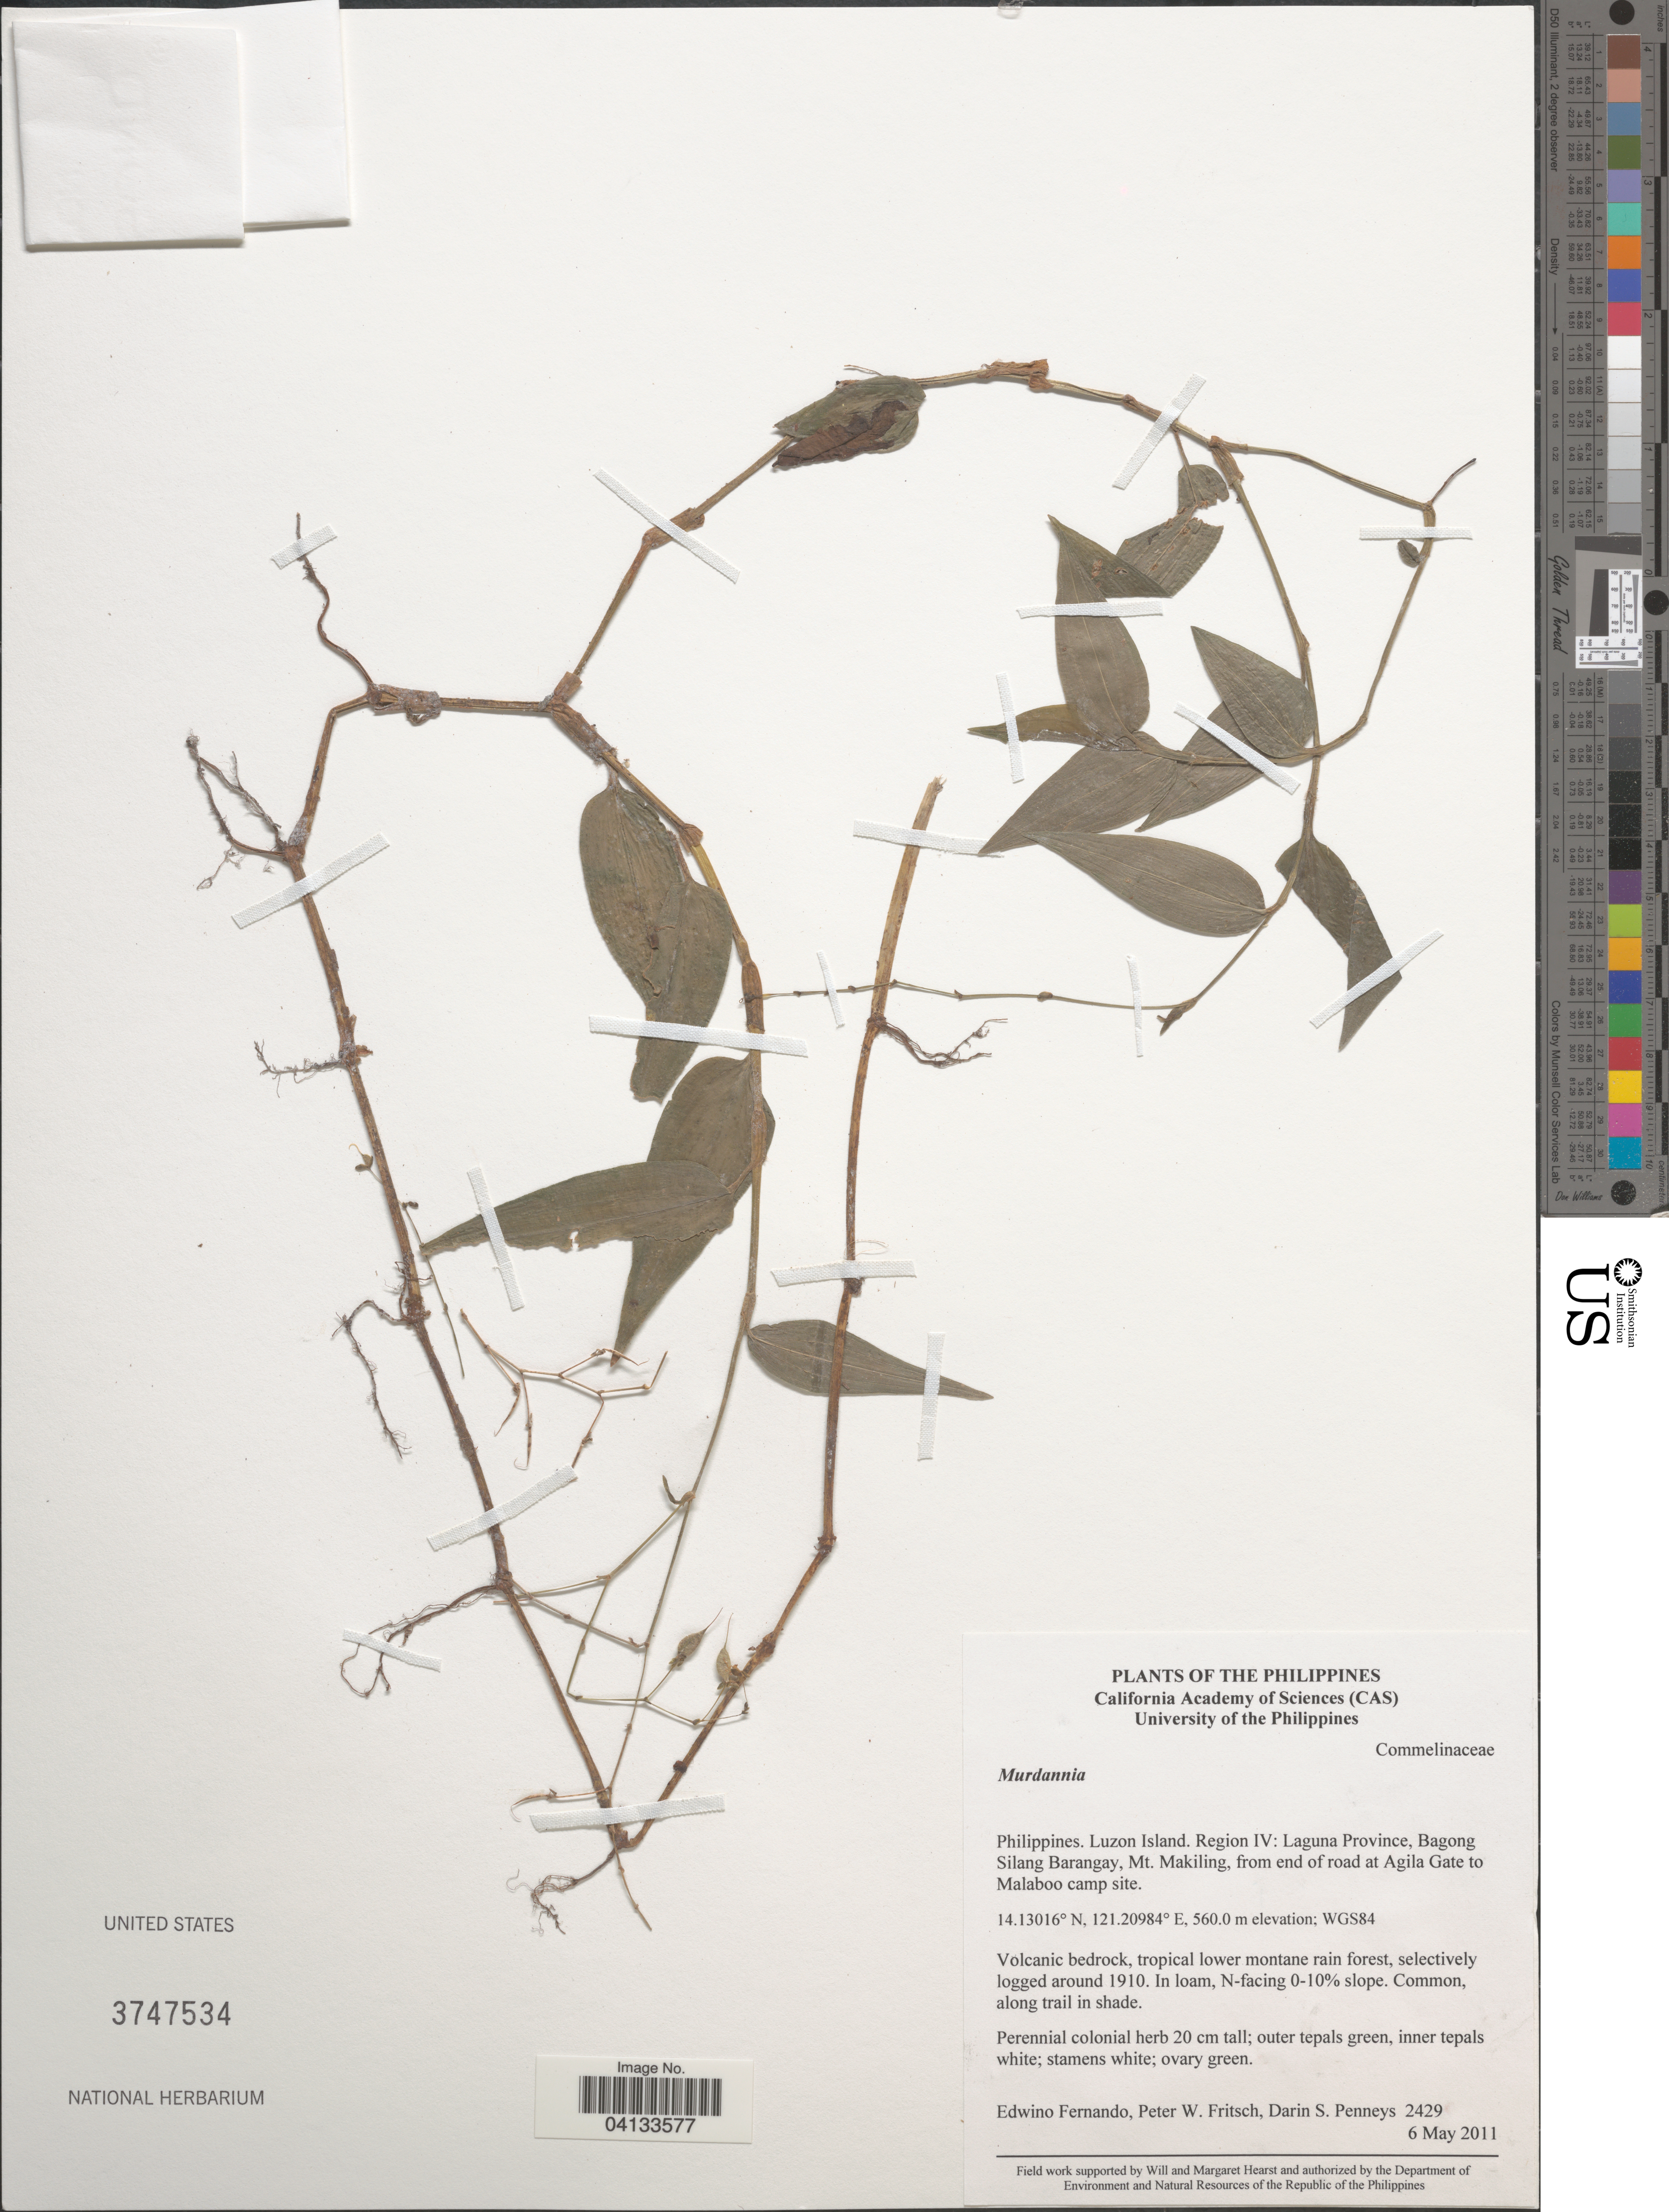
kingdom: Plantae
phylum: Tracheophyta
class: Liliopsida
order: Commelinales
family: Commelinaceae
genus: Murdannia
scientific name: Murdannia sp.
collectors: E. S. Fernando, P. W. Fritsch & D. S. Penneys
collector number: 2429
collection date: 2011-05-06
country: Philippines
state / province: Calabarzon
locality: Luzon Island. Region IV: Laguna Province, Bagong Silang Barangay, Mt. Makiling, from end of road at Agila Gate to Malaboo camp site. WGS84.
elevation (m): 560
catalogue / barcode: US 3747534